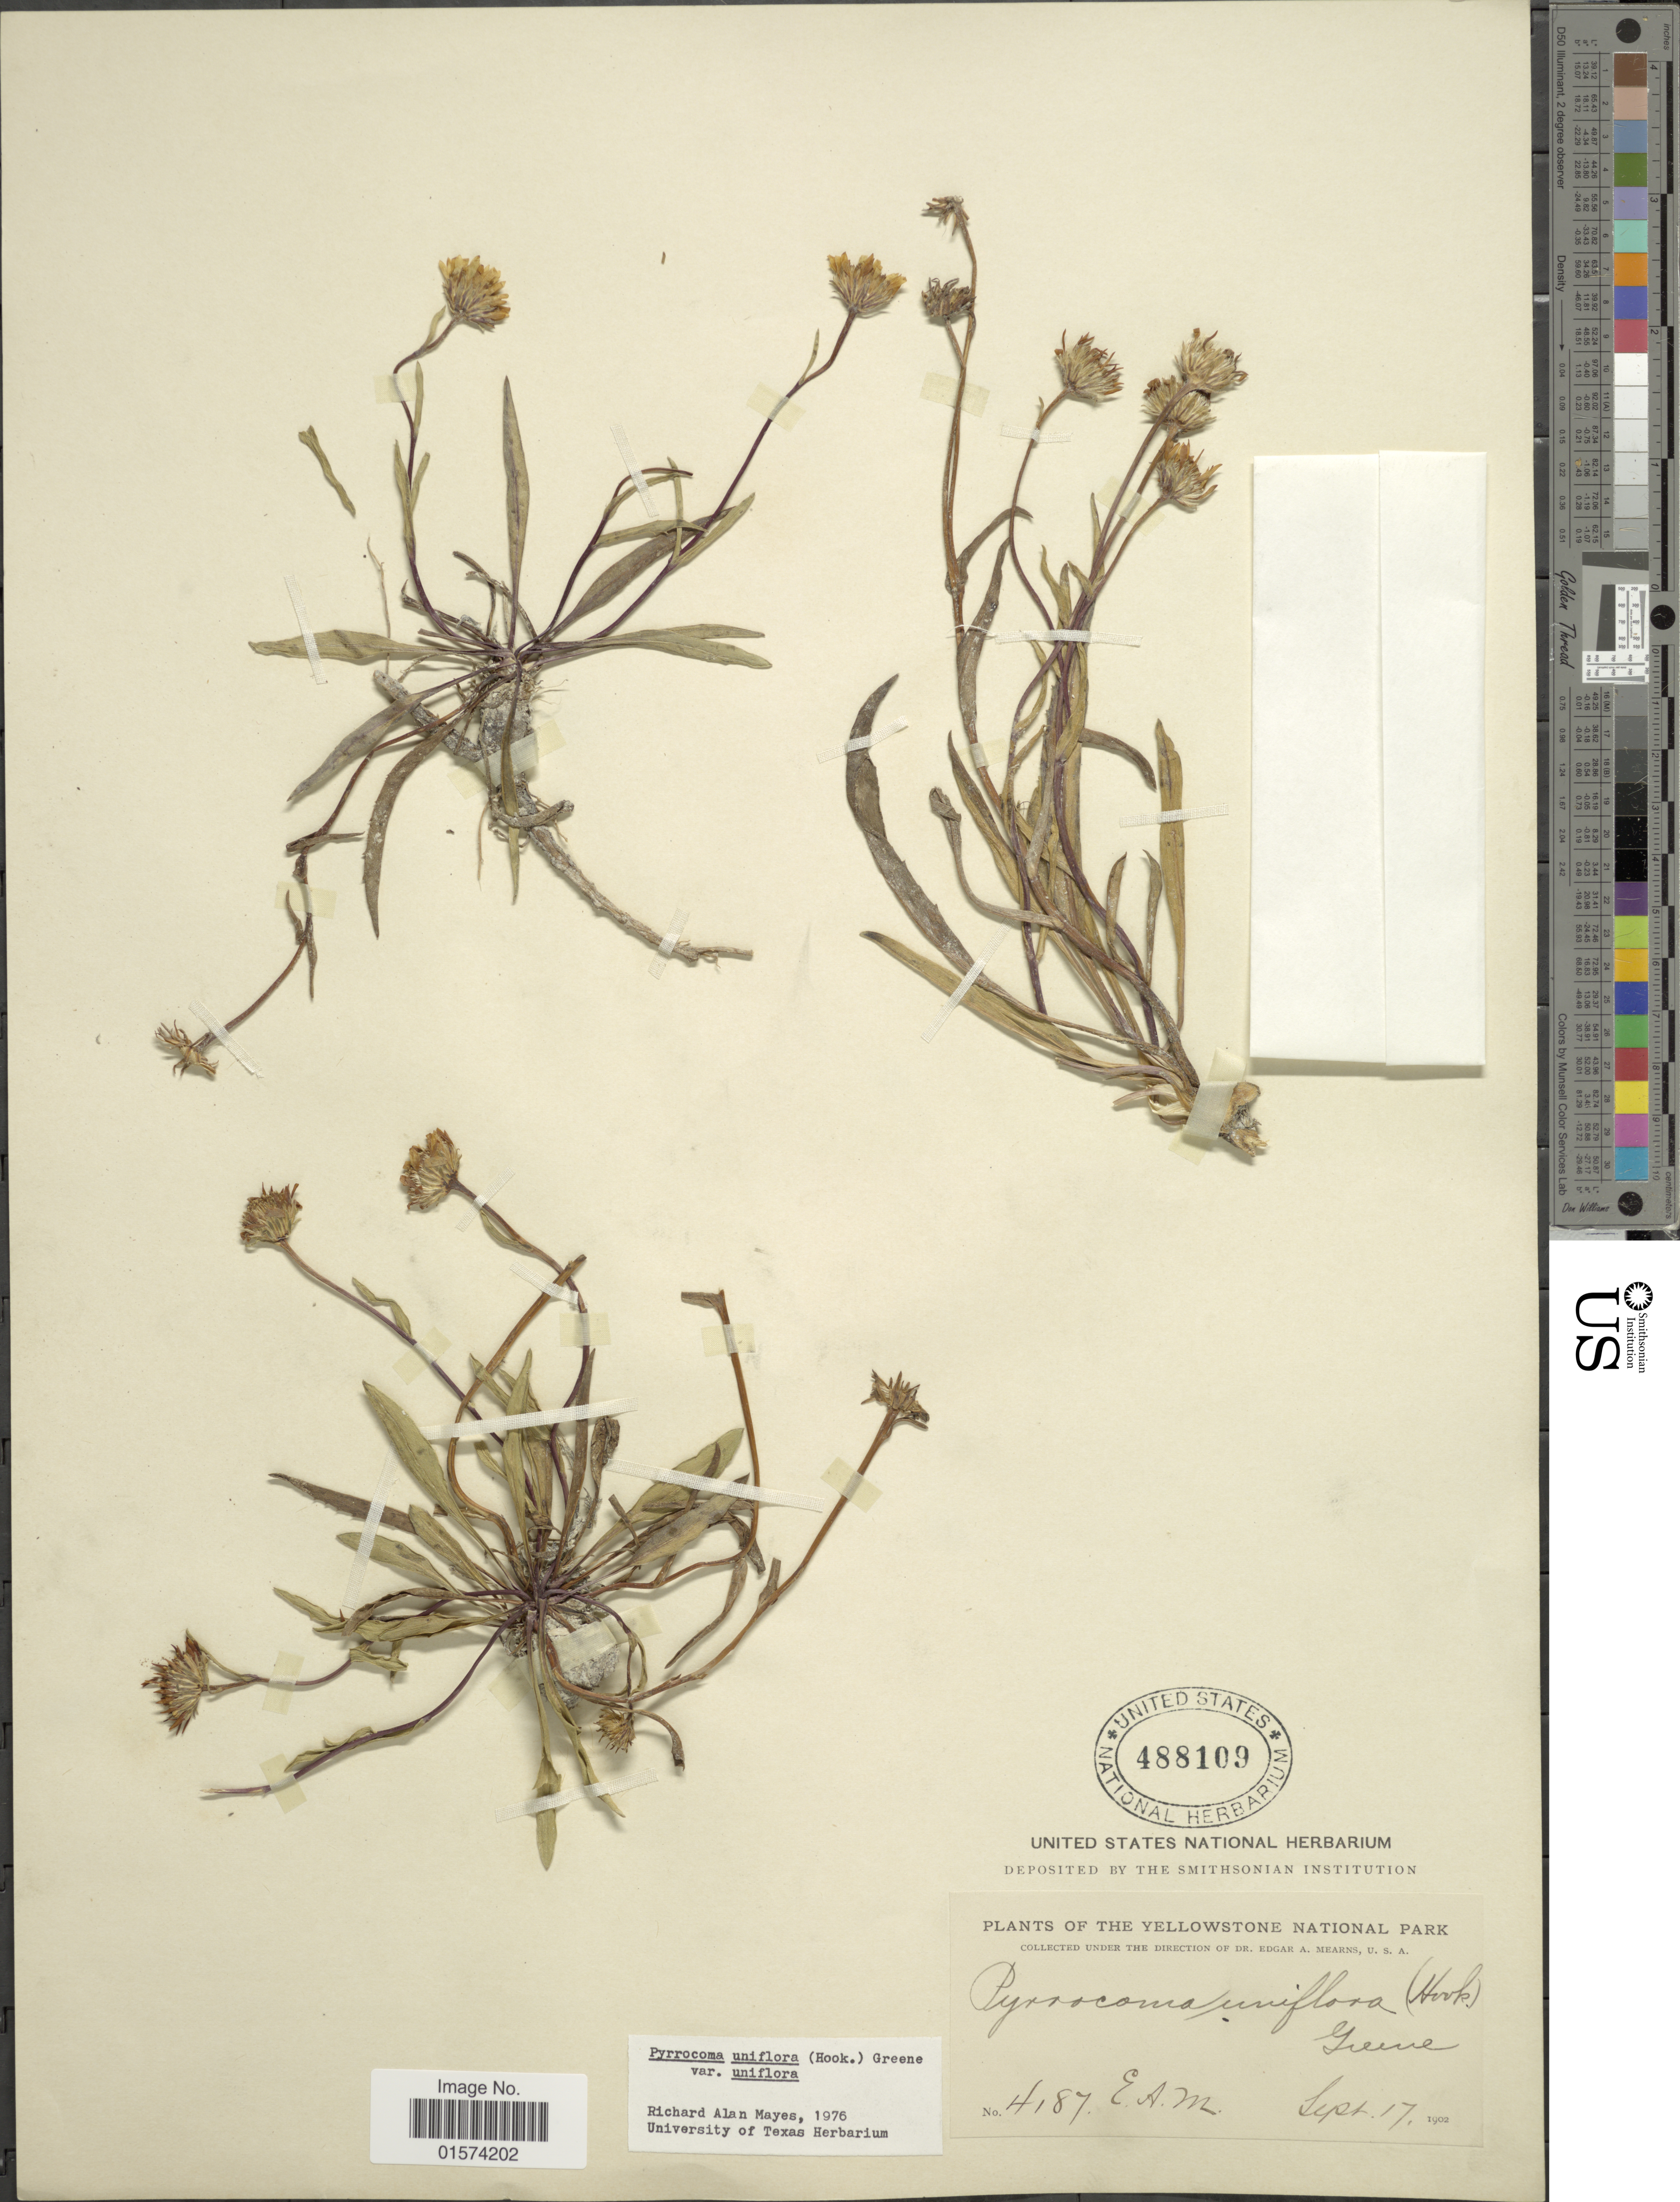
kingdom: Plantae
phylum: Tracheophyta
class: Magnoliopsida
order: Asterales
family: Asteraceae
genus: Pyrrocoma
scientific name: Pyrrocoma uniflora var. uniflora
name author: (Hook.) Greene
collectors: E. A. Mearns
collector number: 4187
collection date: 1902-09-17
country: United States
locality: Yellowstone National Park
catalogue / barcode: US 488109